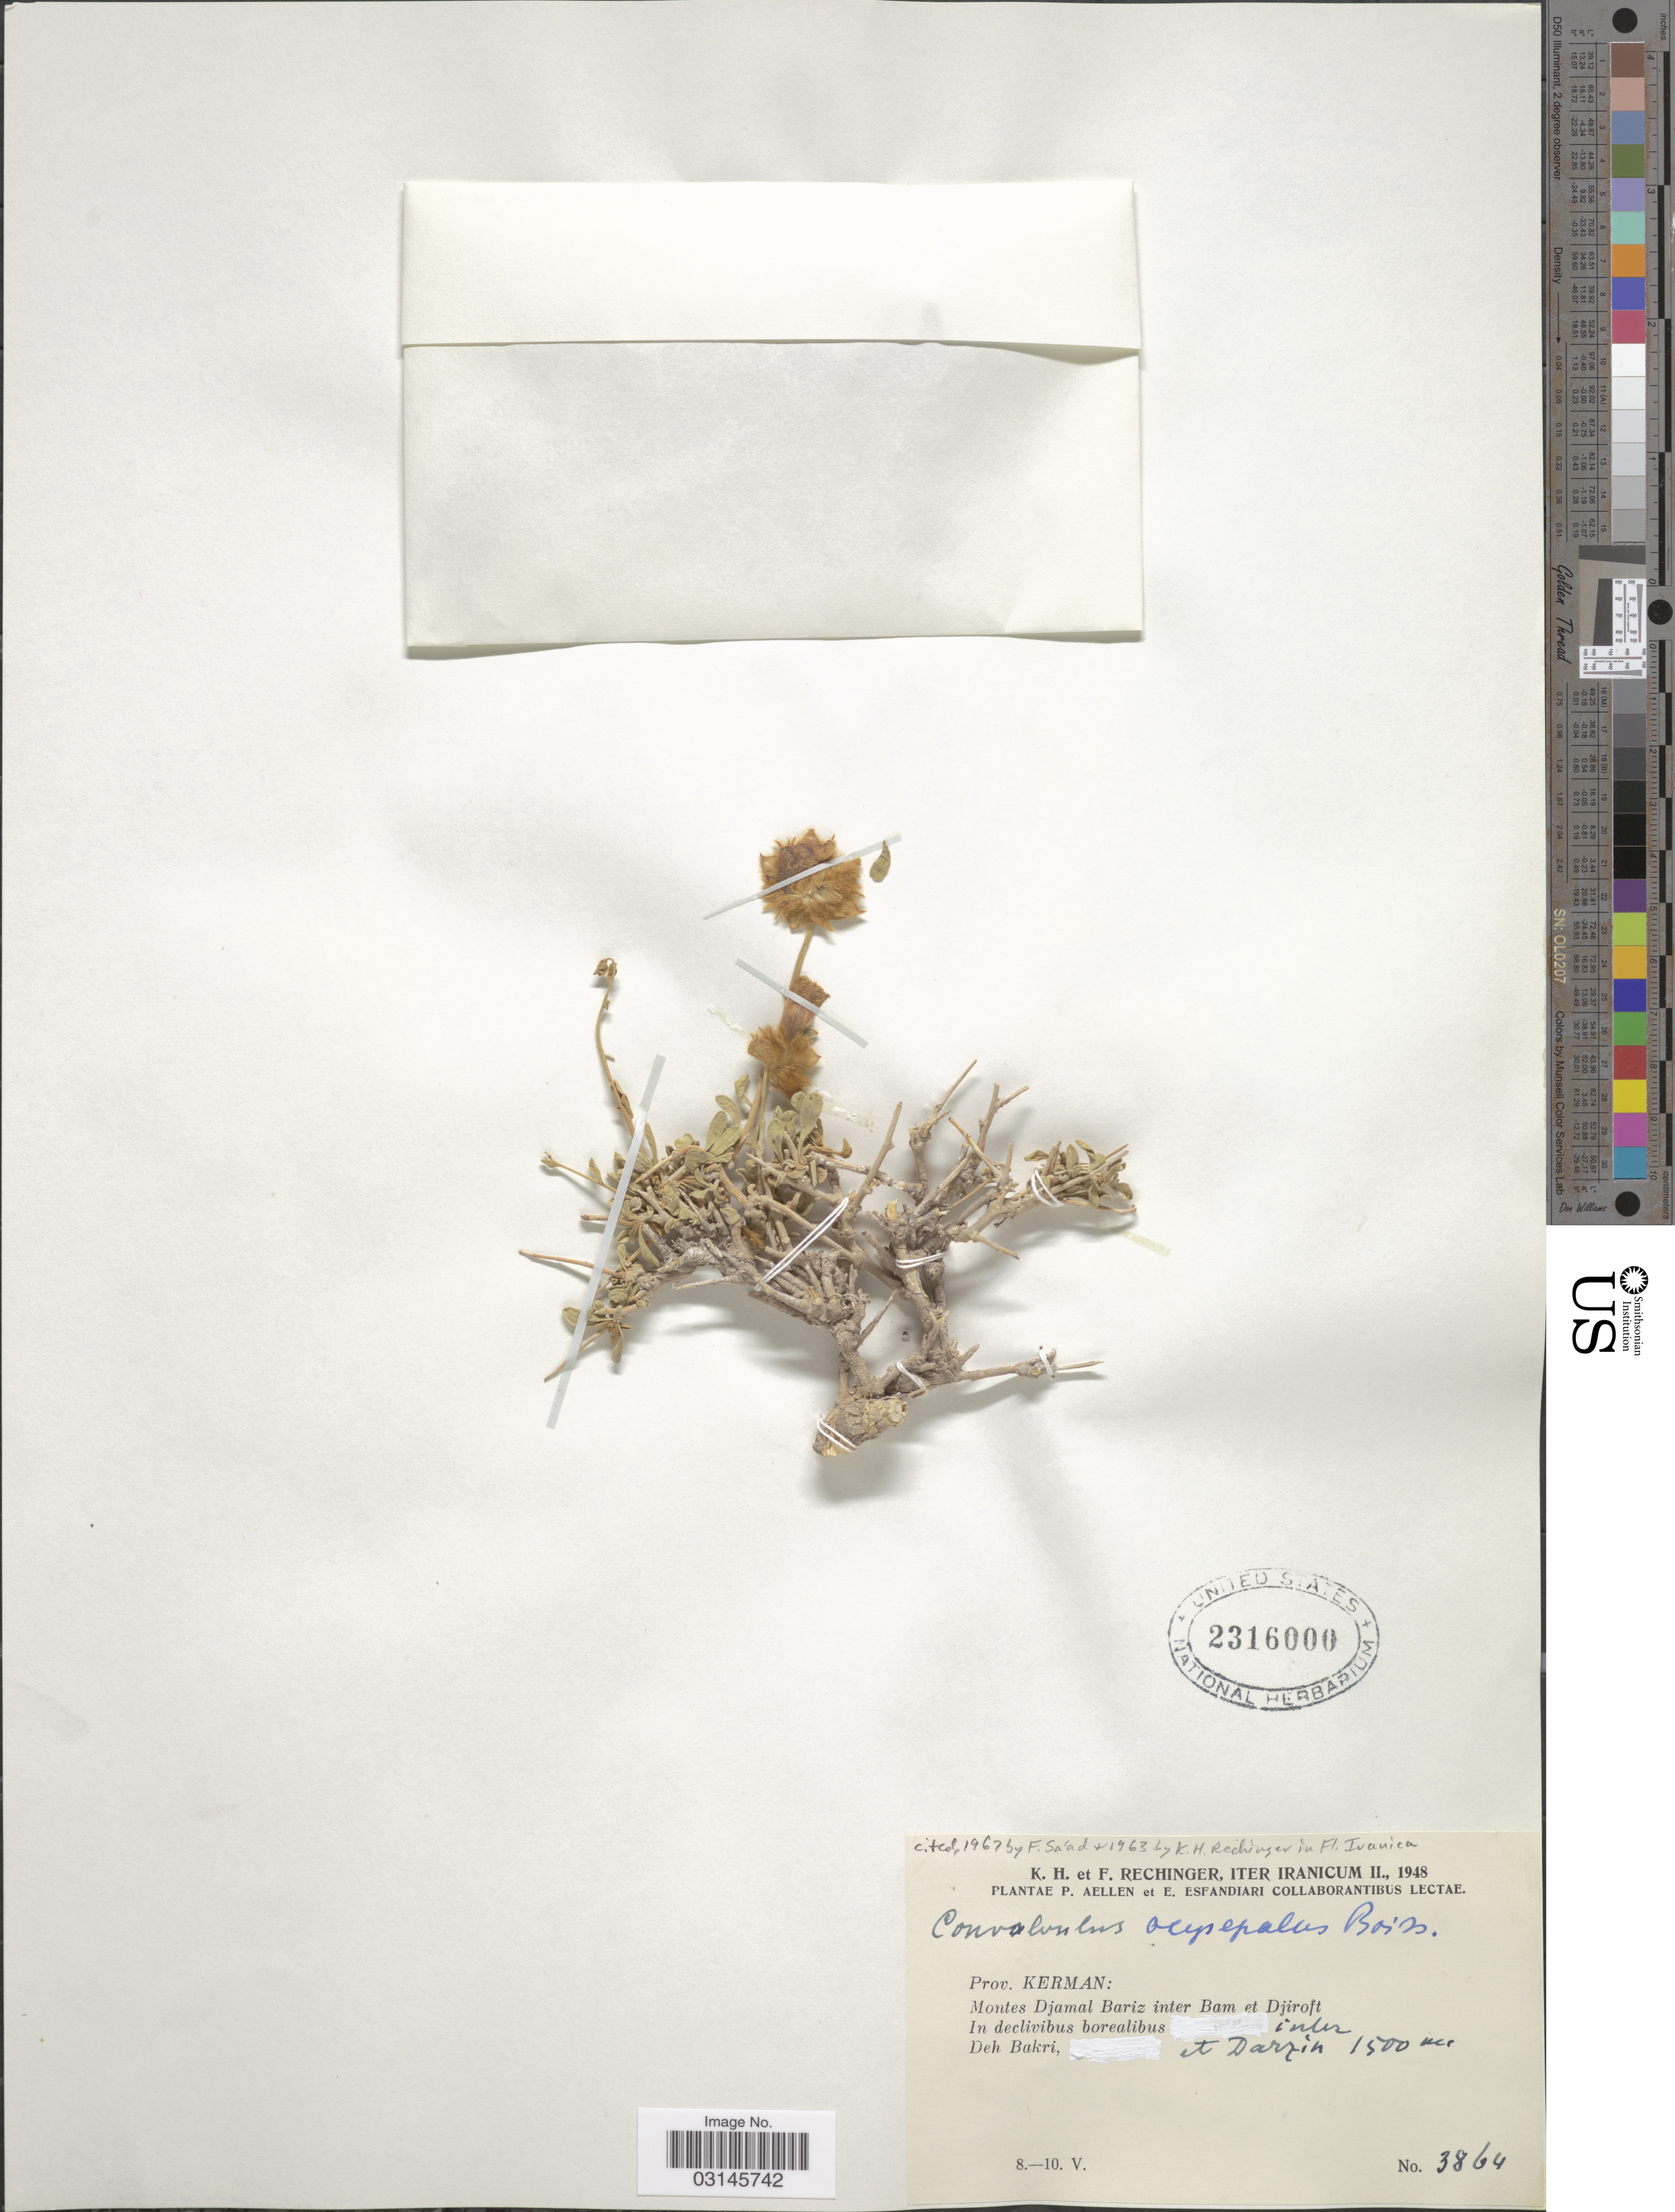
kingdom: Plantae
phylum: Tracheophyta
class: Magnoliopsida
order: Solanales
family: Convolvulaceae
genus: Convolvulus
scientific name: Convolvulus oxysepalus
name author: Boiss.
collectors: K. H. Rechinger, F. Rechinger, P. Aellen & E. Esfandiari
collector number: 3864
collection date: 1948-05-08/1948-05-10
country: Iran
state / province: Kerman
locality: Montes Djamal Bariz inter Bam et Djiroft. Inter Deh Bakri et Darzin.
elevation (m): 1500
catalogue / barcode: US 2316000